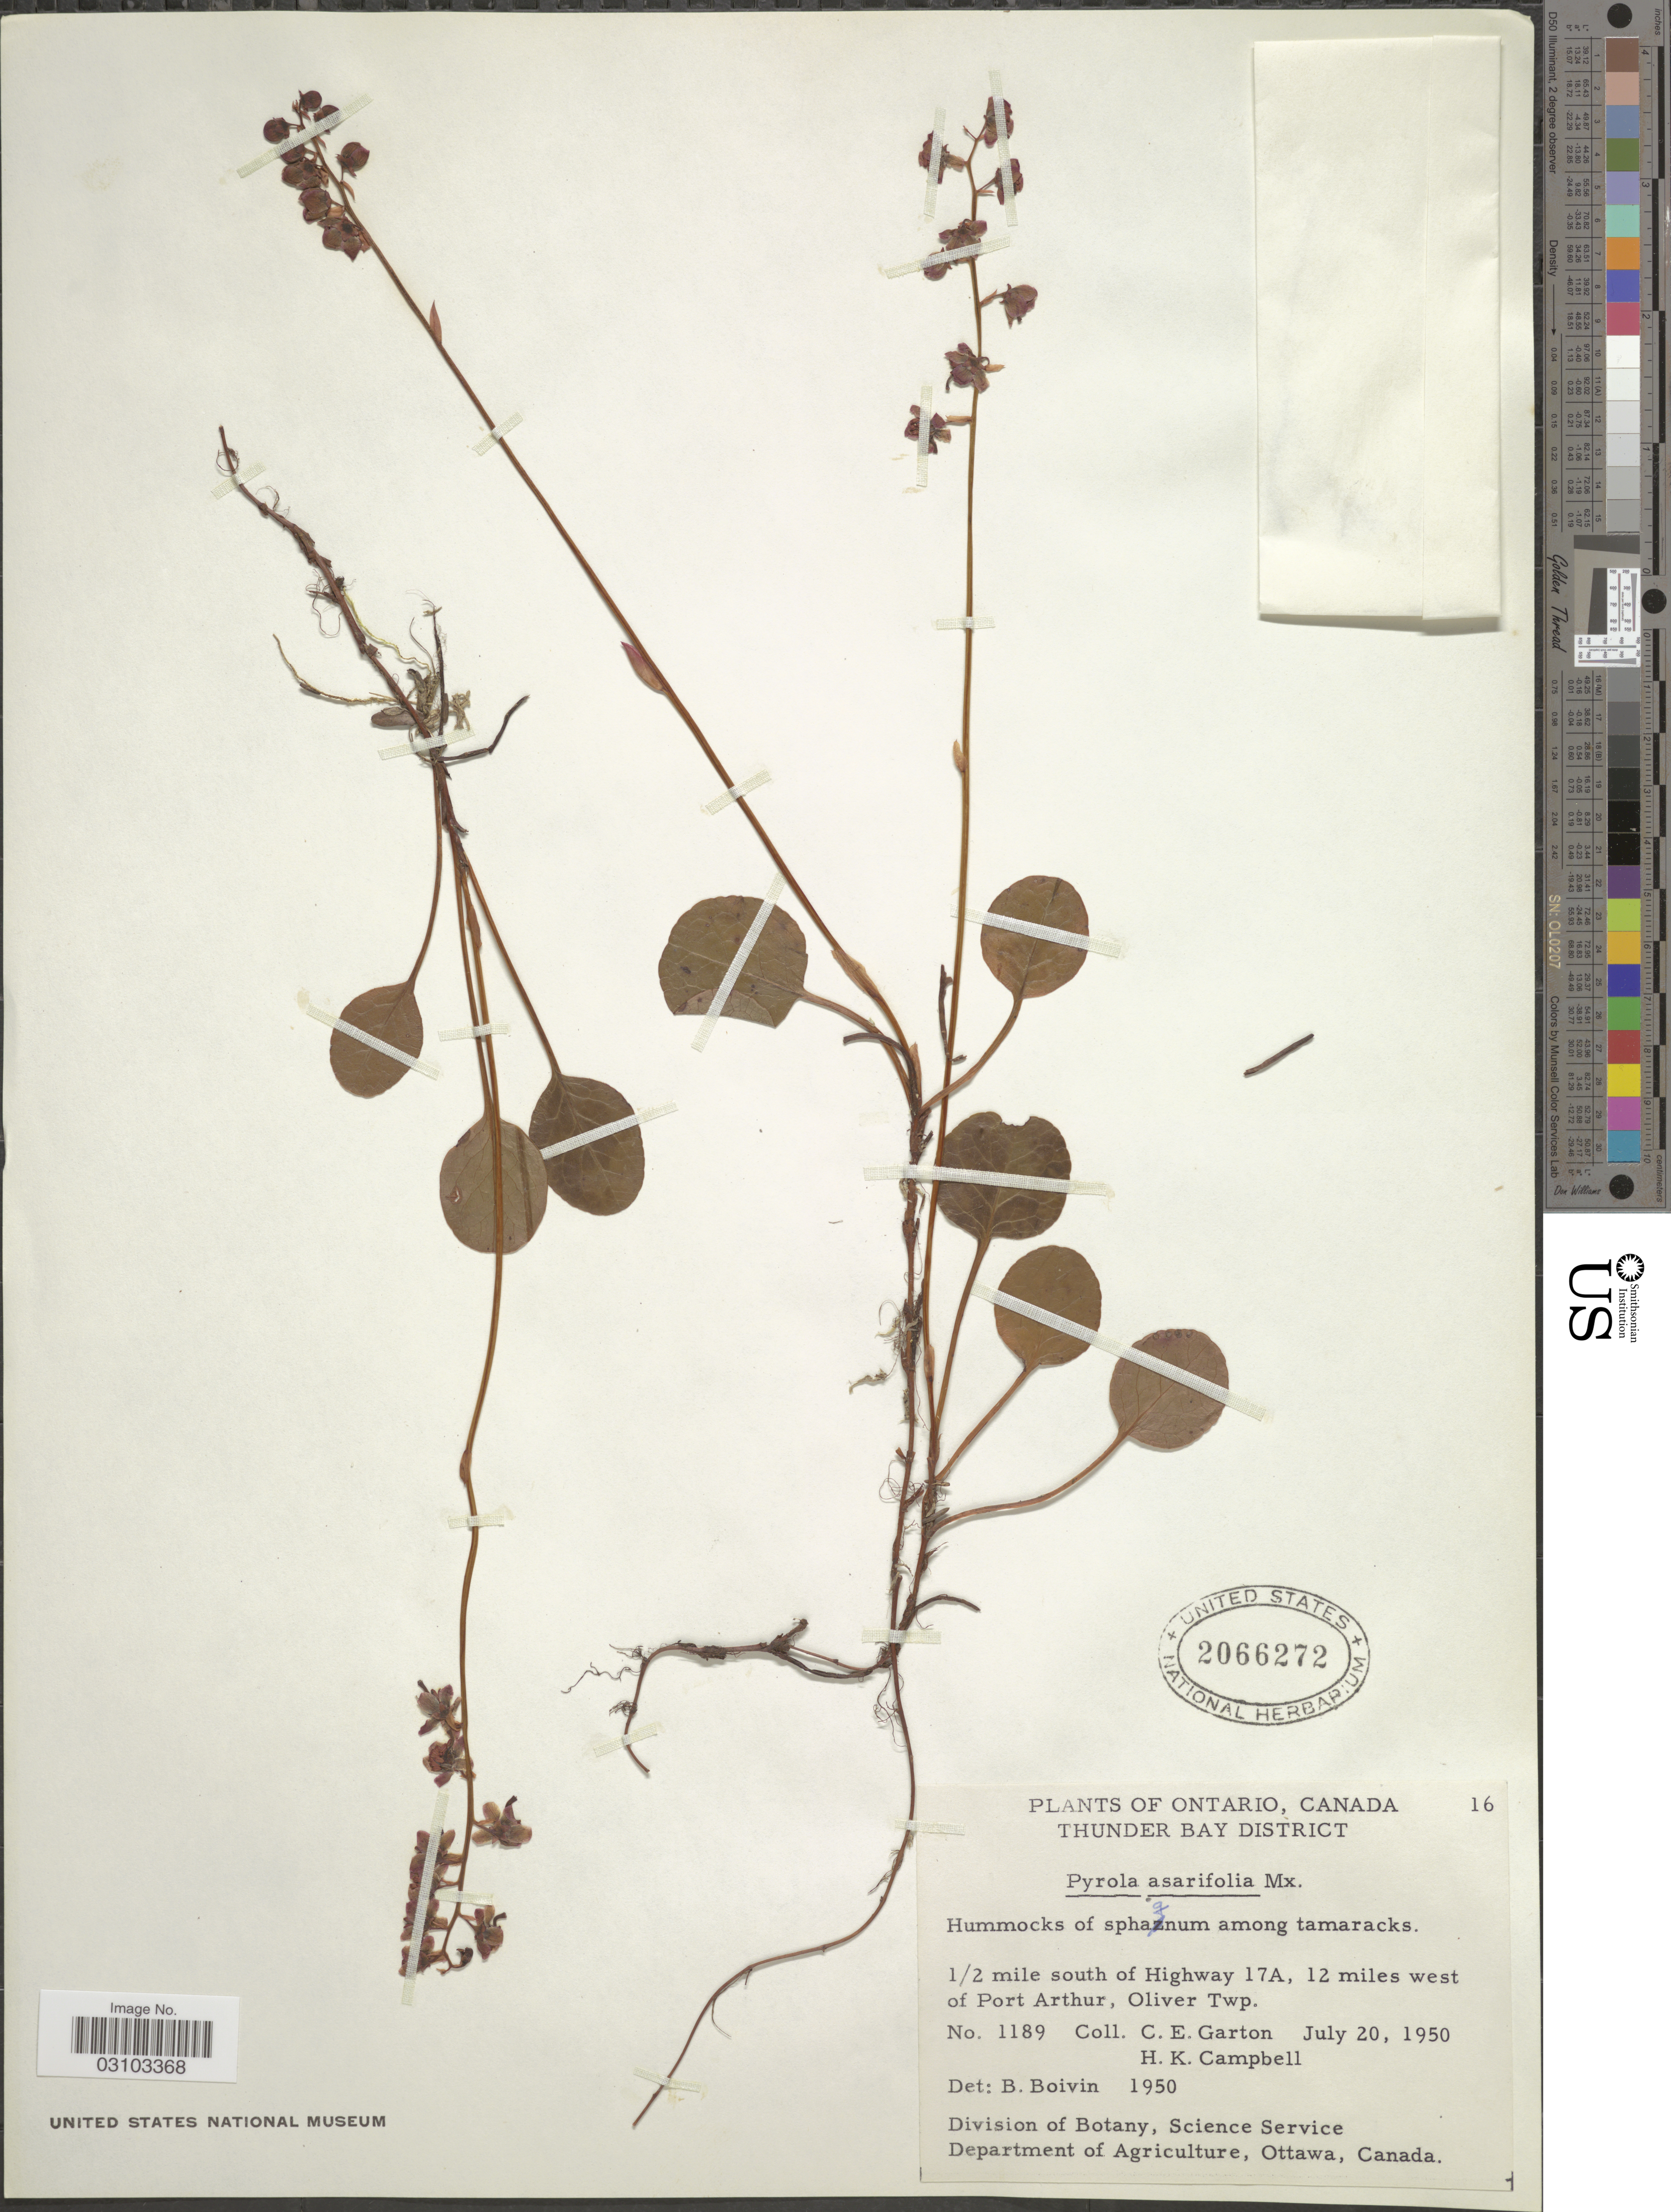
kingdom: Plantae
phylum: Tracheophyta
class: Magnoliopsida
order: Ericales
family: Ericaceae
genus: Pyrola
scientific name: Pyrola asarifolia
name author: Michx.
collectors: C. E. Garton & H. K. Campbell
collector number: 1189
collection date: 1950-07-20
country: Canada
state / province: Ontario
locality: Thunder Bay District. ½ mile south of Highway 17A, 12 miles west of Port Arthur, Oliver Twp.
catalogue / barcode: US 2066272